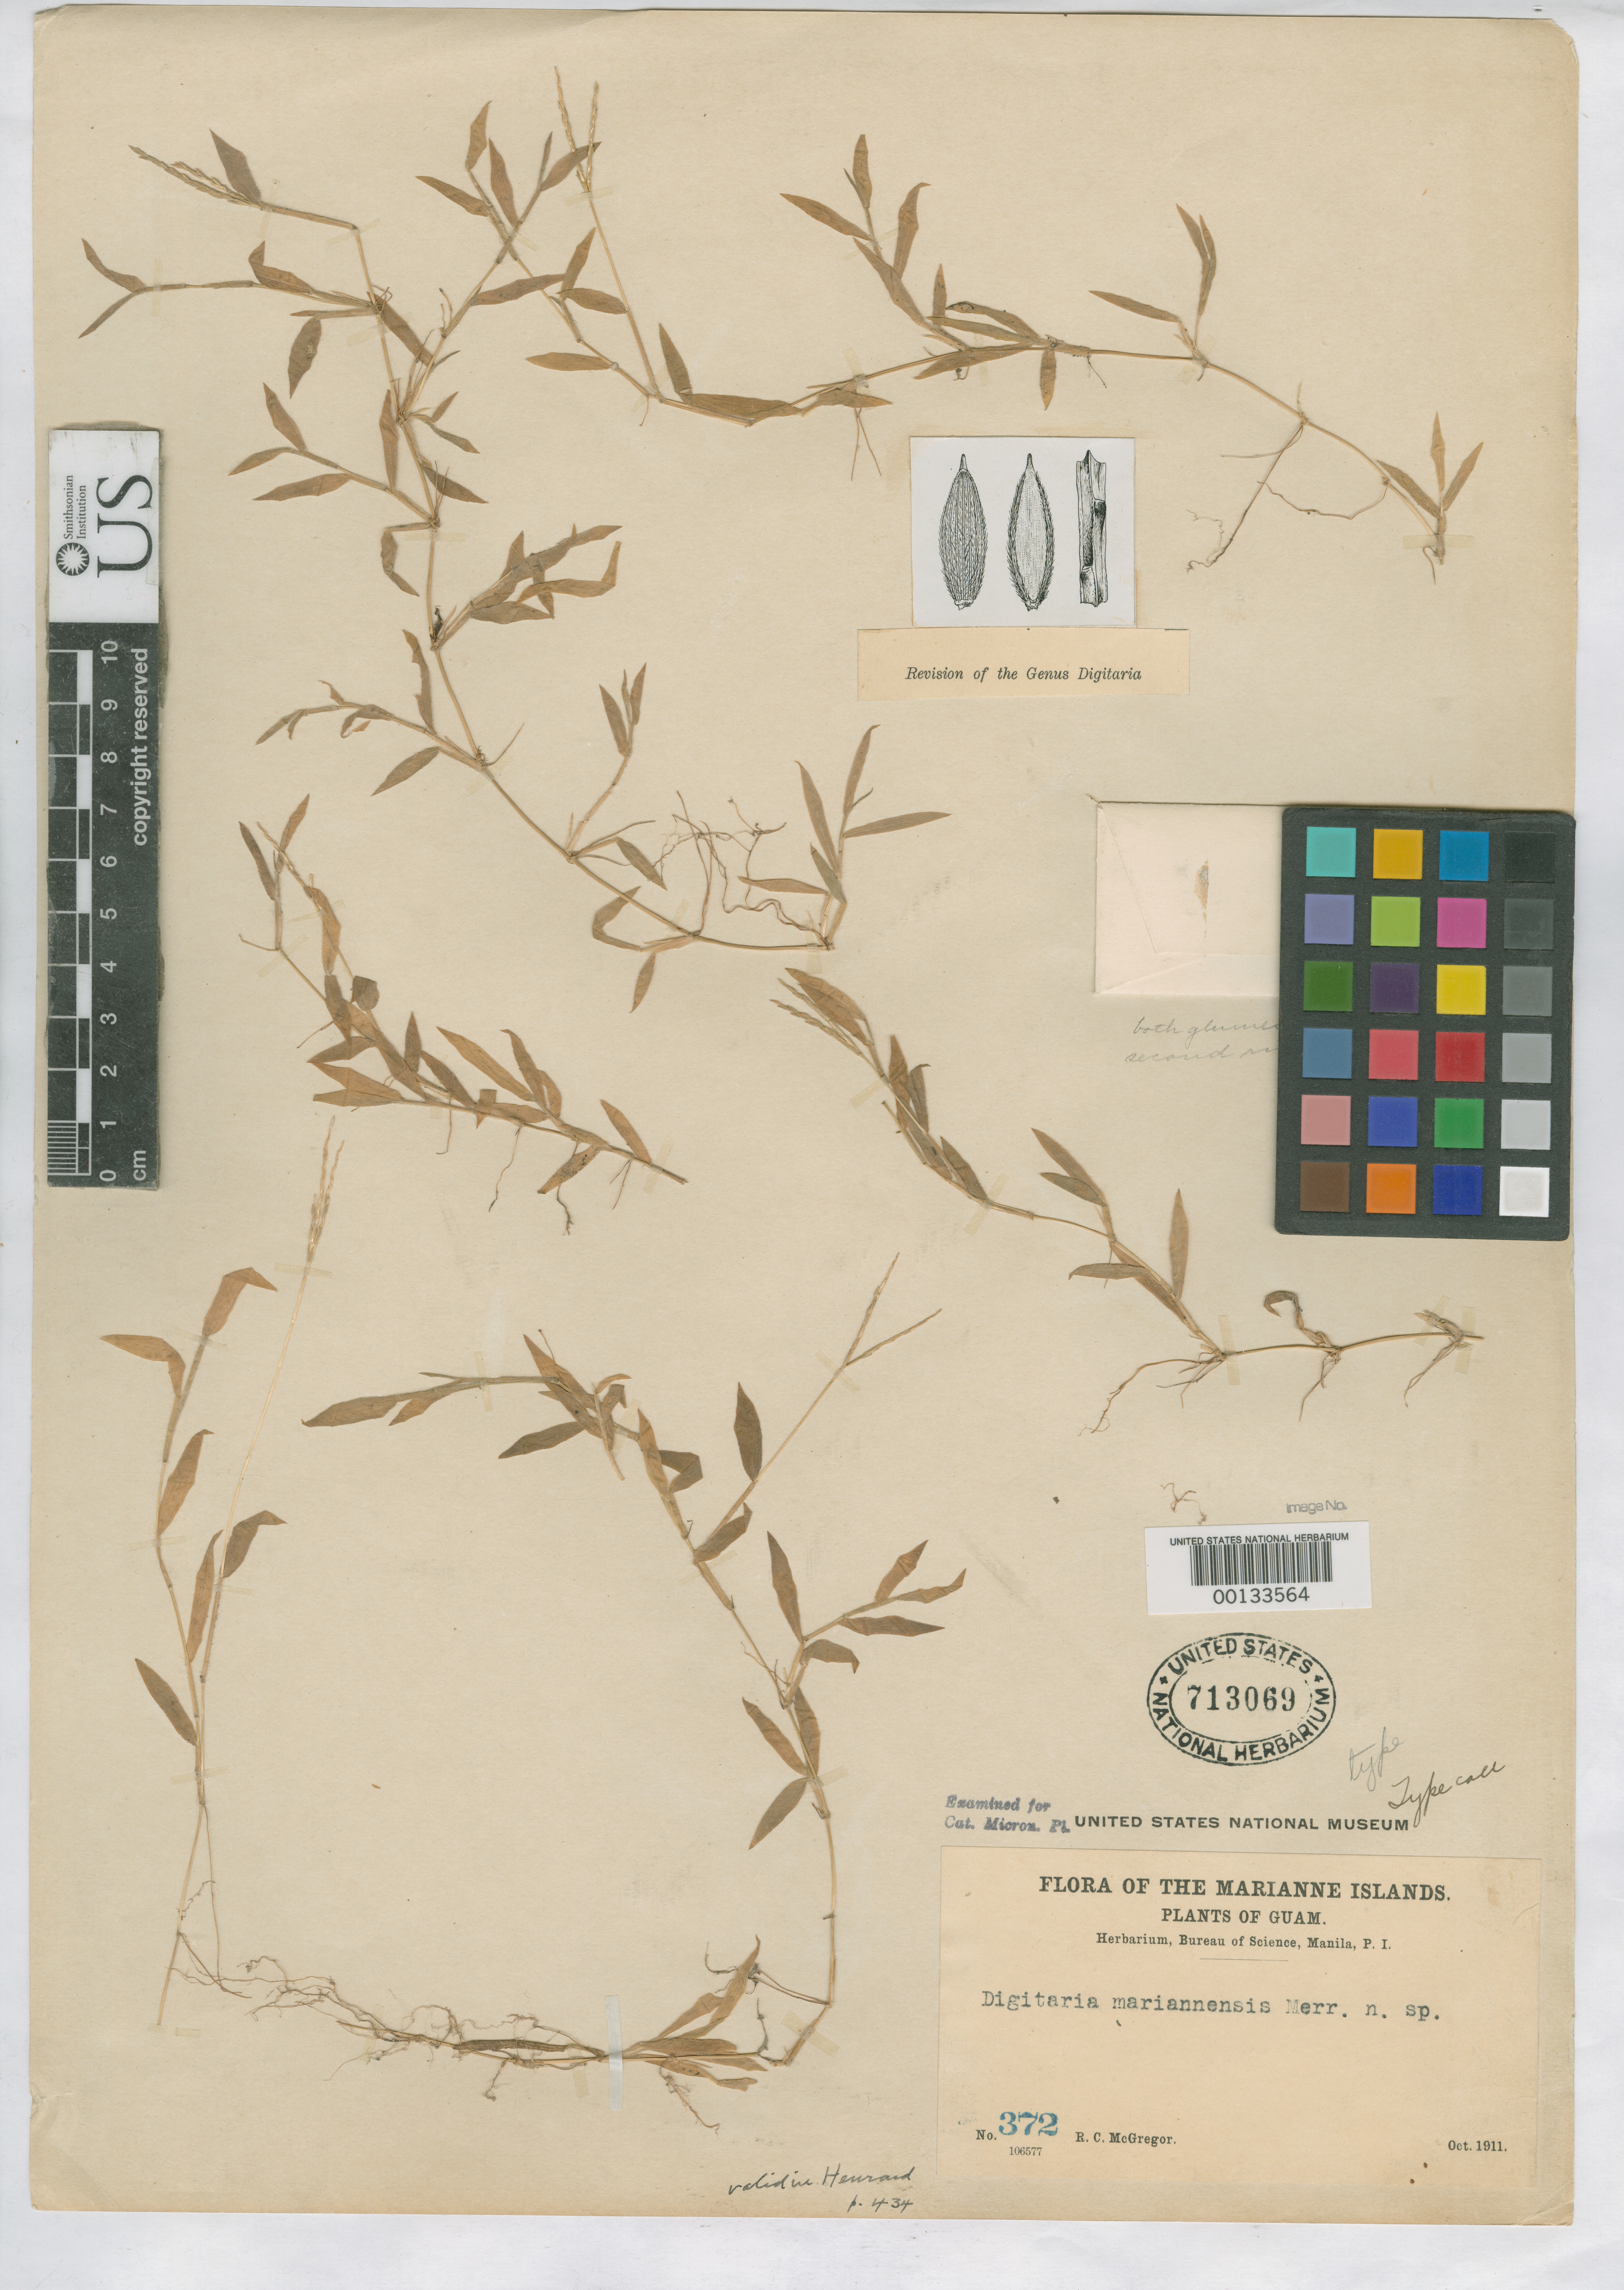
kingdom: Plantae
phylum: Tracheophyta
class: Liliopsida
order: Poales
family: Poaceae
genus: Digitaria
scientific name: Digitaria mariannensis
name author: Merr.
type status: Holotype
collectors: R. C. McGregor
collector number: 372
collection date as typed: Oct 1911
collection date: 1911-10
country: Guam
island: Guam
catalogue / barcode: US 713069